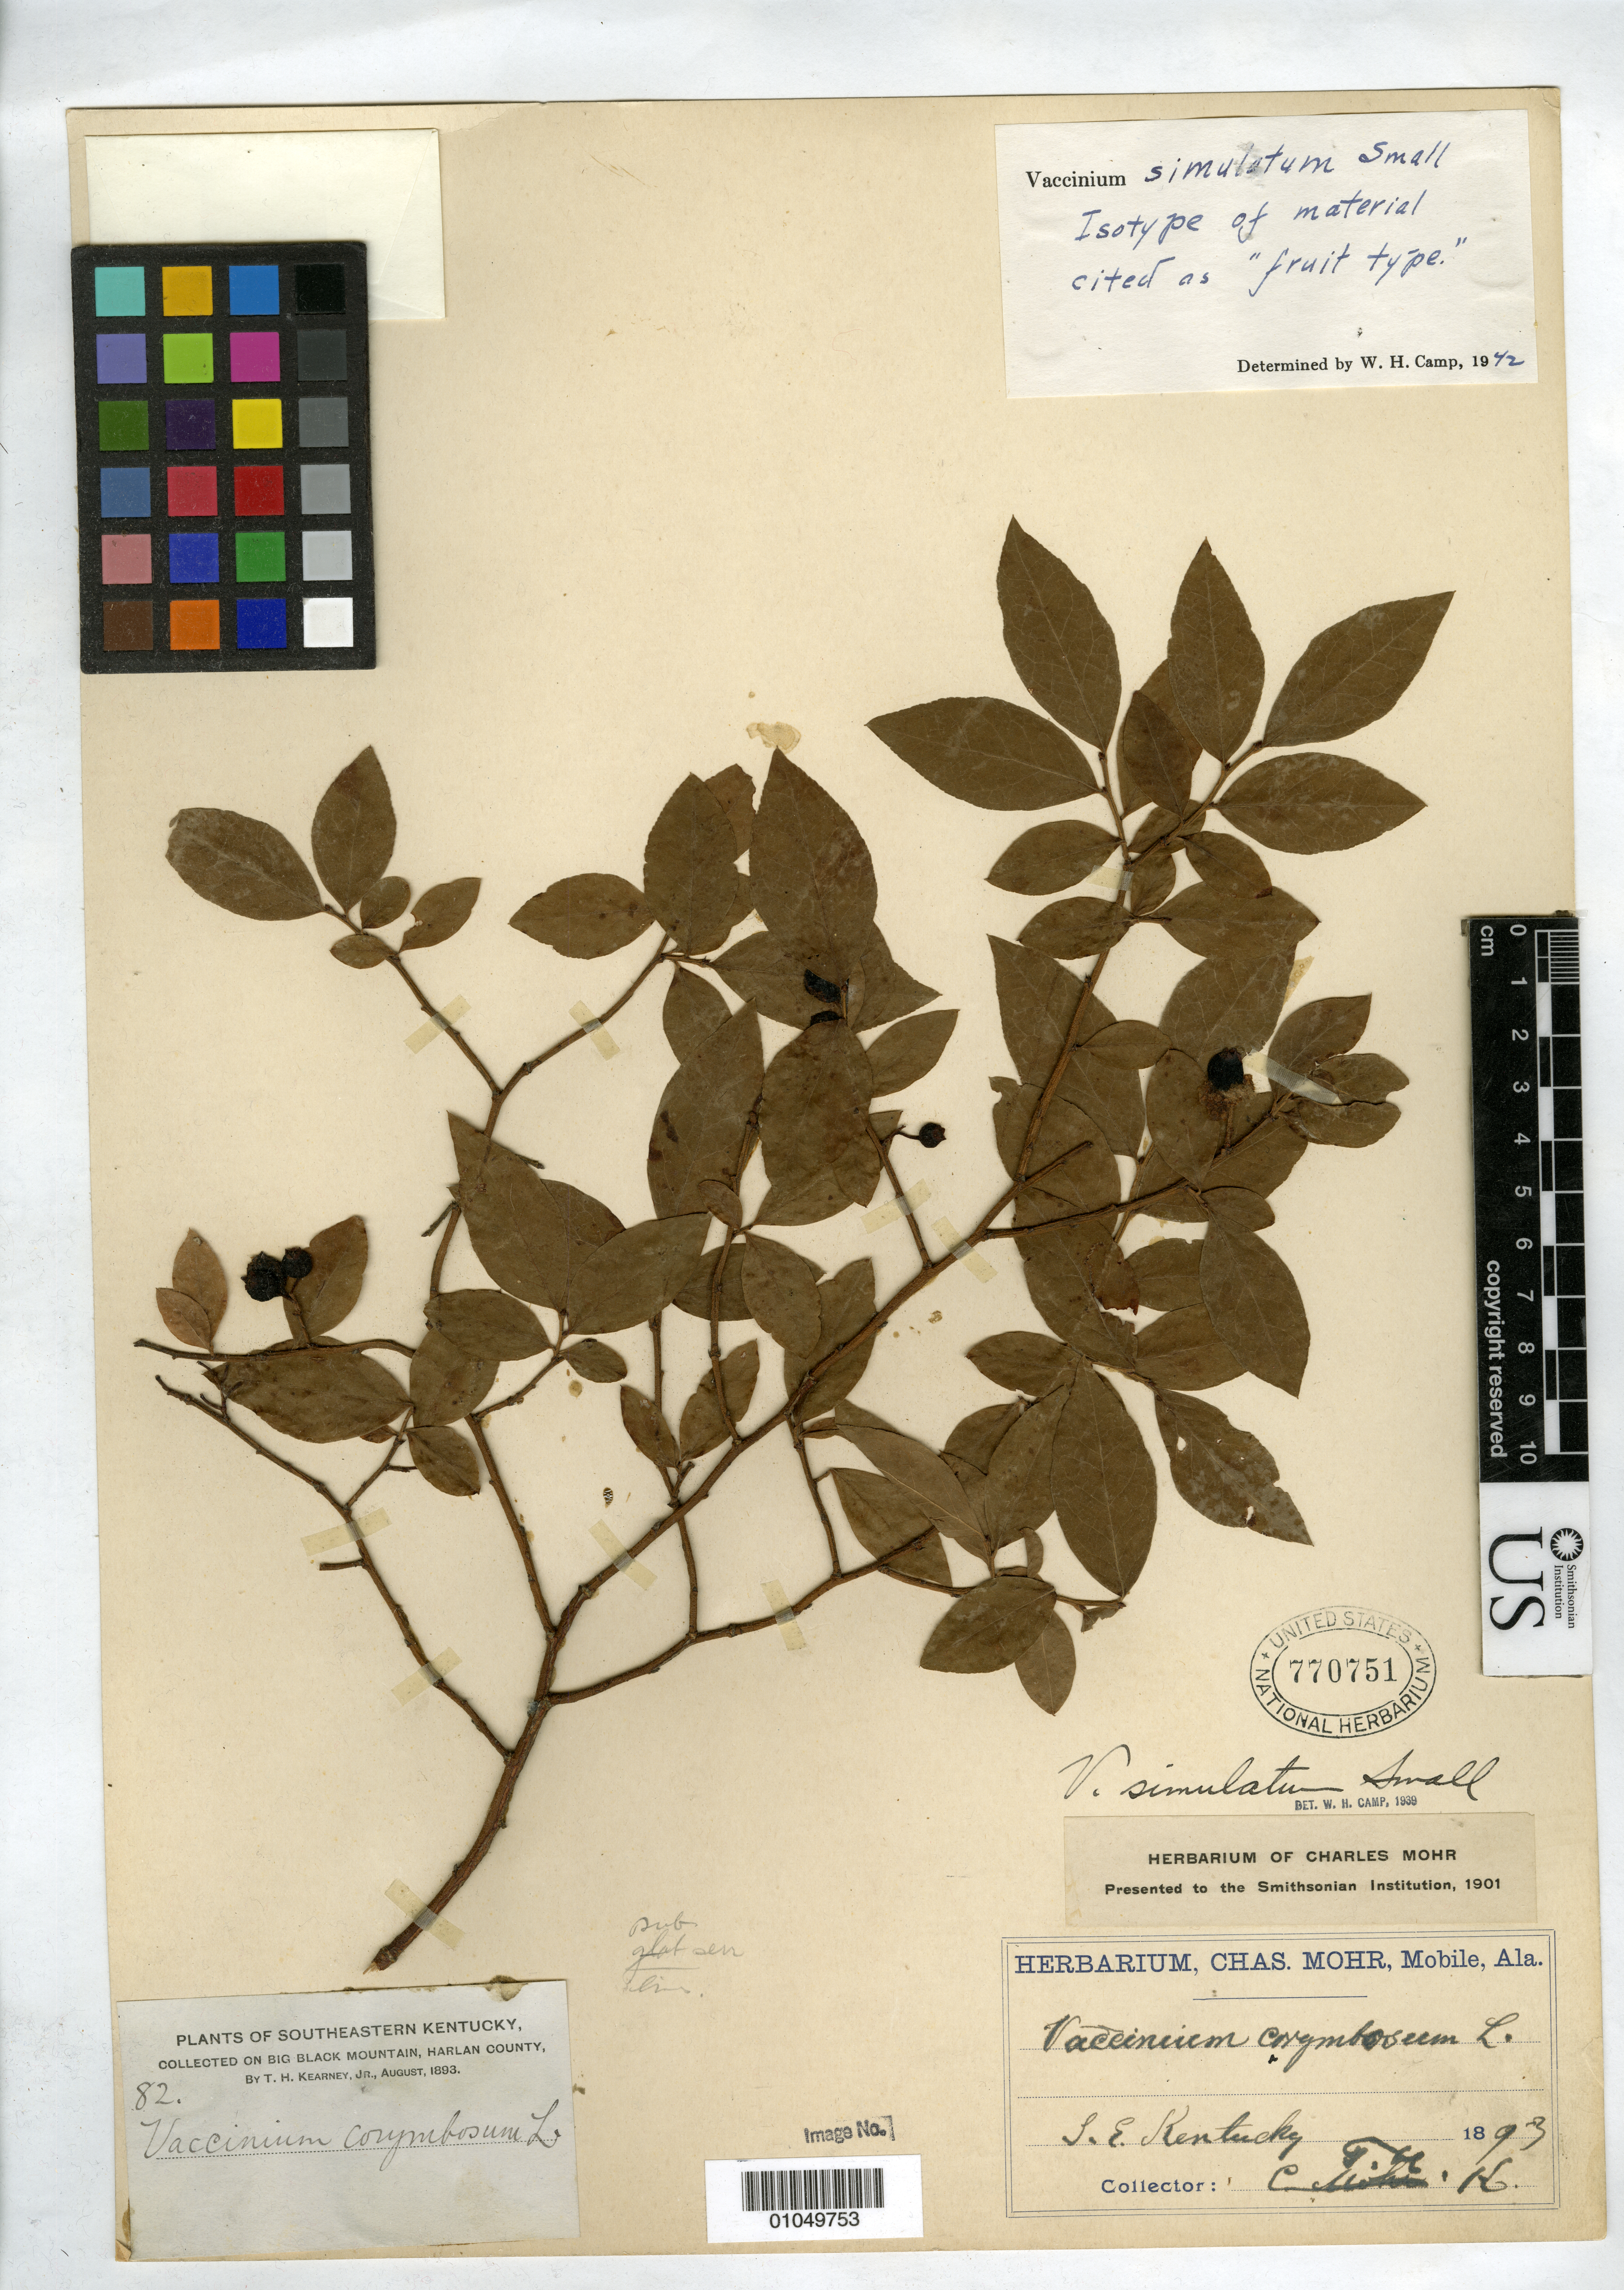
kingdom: Plantae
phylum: Tracheophyta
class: Magnoliopsida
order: Ericales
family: Ericaceae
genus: Vaccinium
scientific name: Vaccinium simulatum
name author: Small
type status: Isolectotype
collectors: T. H. Kearney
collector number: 82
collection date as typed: Aug 1893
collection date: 1893-08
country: United States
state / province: Kentucky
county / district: Harlan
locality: Big Black Mountain, Harlan County.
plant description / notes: Uttal cites "Kearney s.n." but all duplicates (including lectotype at NY) are numbered "82" by Kearney. Protologue (p. 1336) cites two syntypes; duplicates of both collections at NY bear conflicting type annotations.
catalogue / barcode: US 770751